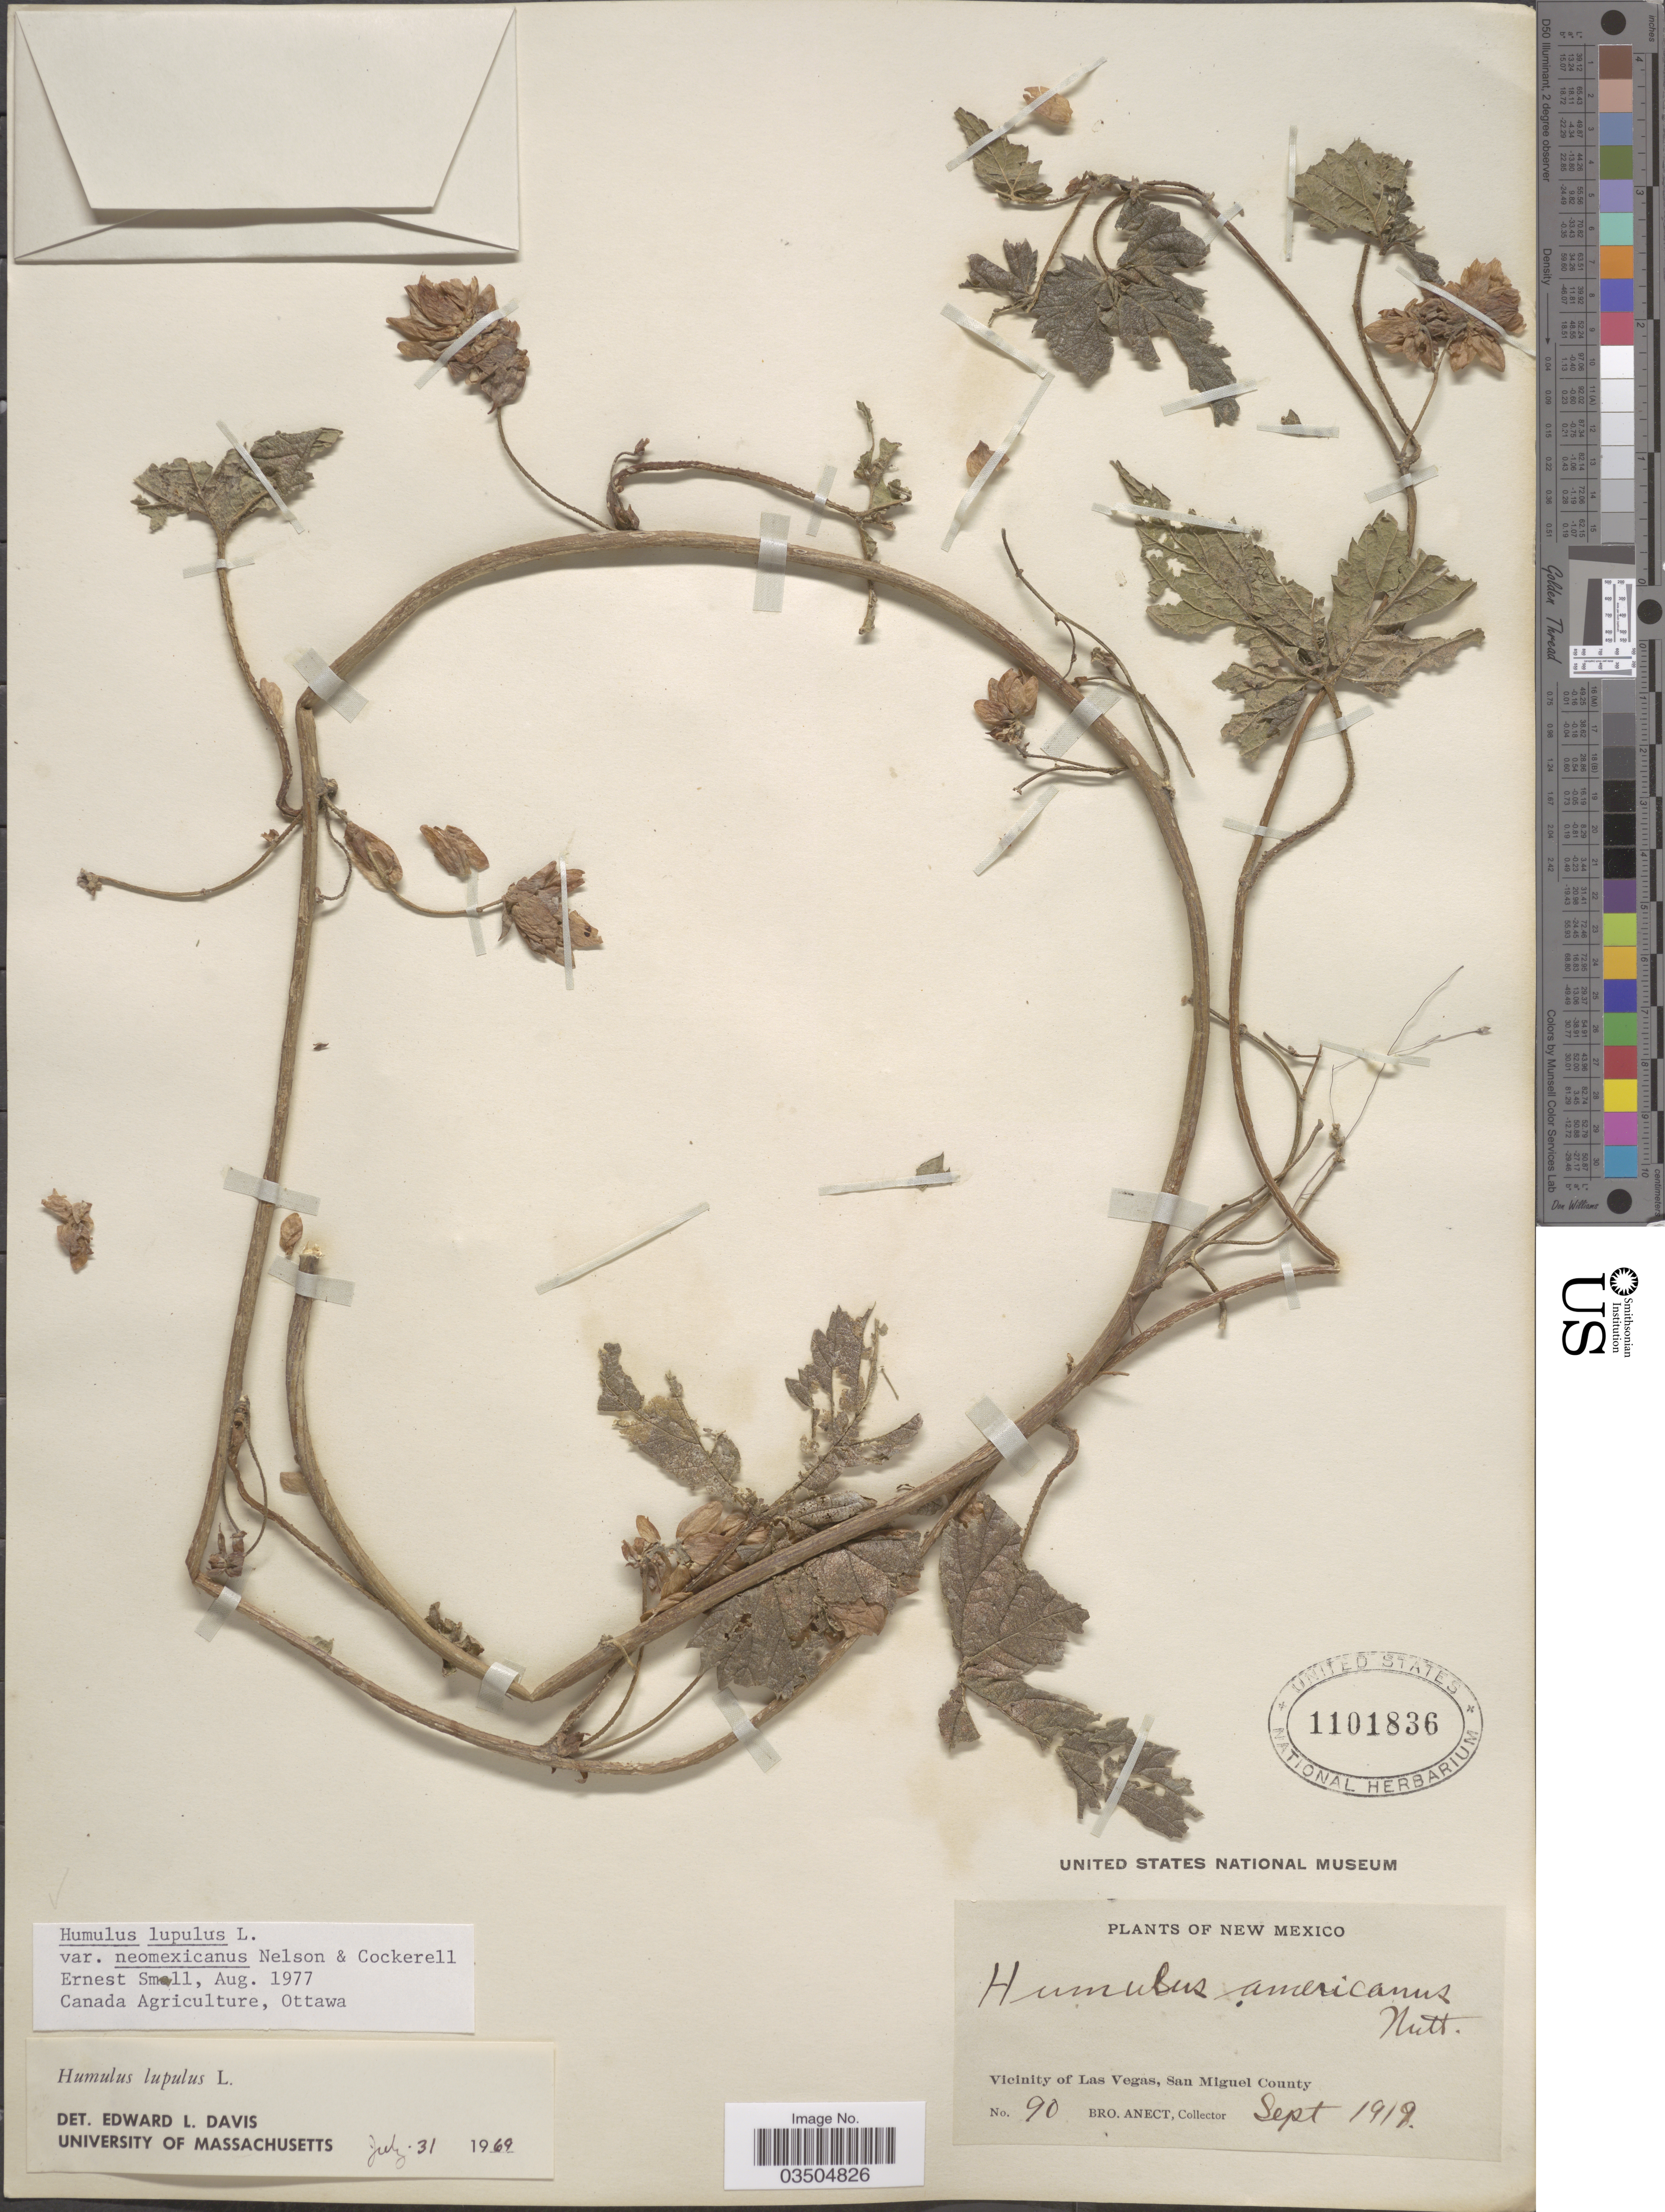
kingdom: Plantae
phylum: Tracheophyta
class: Magnoliopsida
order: Rosales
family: Cannabaceae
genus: Humulus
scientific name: Humulus neomexicanus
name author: (A. Nelson & Cockerell) Rydb.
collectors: B. Anect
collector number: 90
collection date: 1919-09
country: United States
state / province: New Mexico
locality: Vicinity of Las Vegas, San Miguel County.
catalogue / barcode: US 1101836